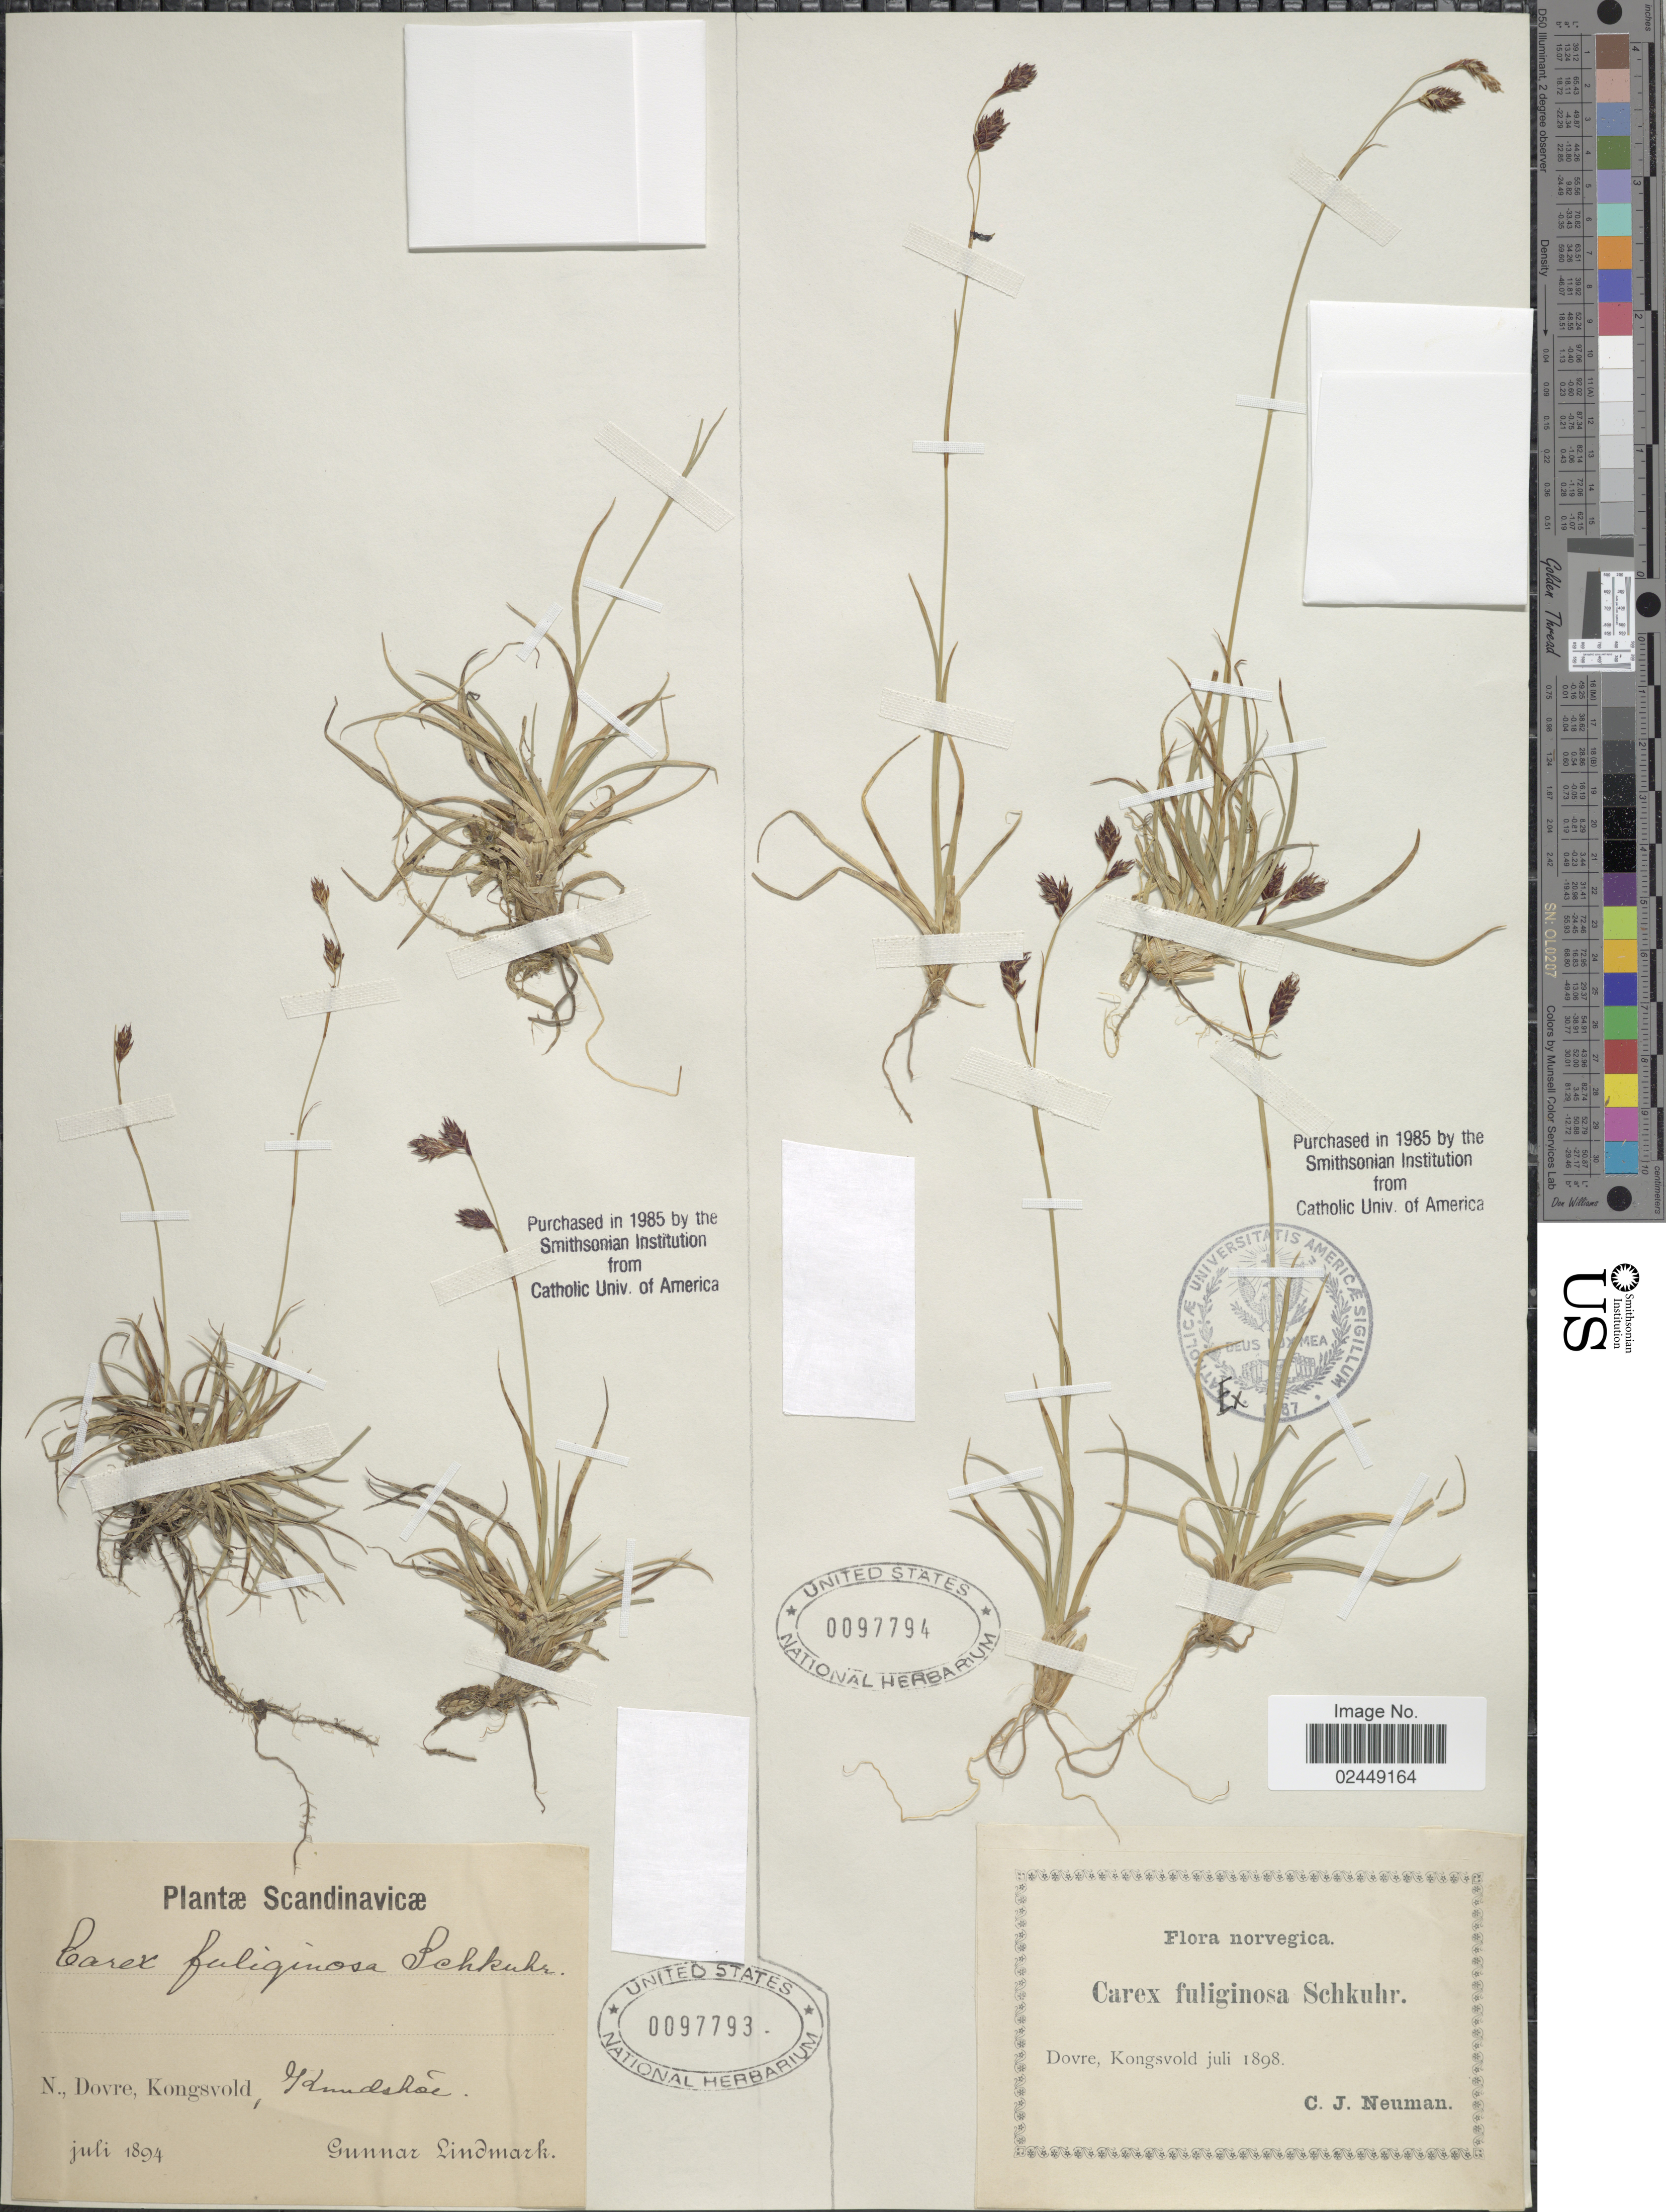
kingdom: Plantae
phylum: Tracheophyta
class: Liliopsida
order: Poales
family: Cyperaceae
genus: Carex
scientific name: Carex fuliginosa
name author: Schkuhr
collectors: C. Neuman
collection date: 1898-07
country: Norway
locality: Dovre, Kongsvold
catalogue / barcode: US 97794-2